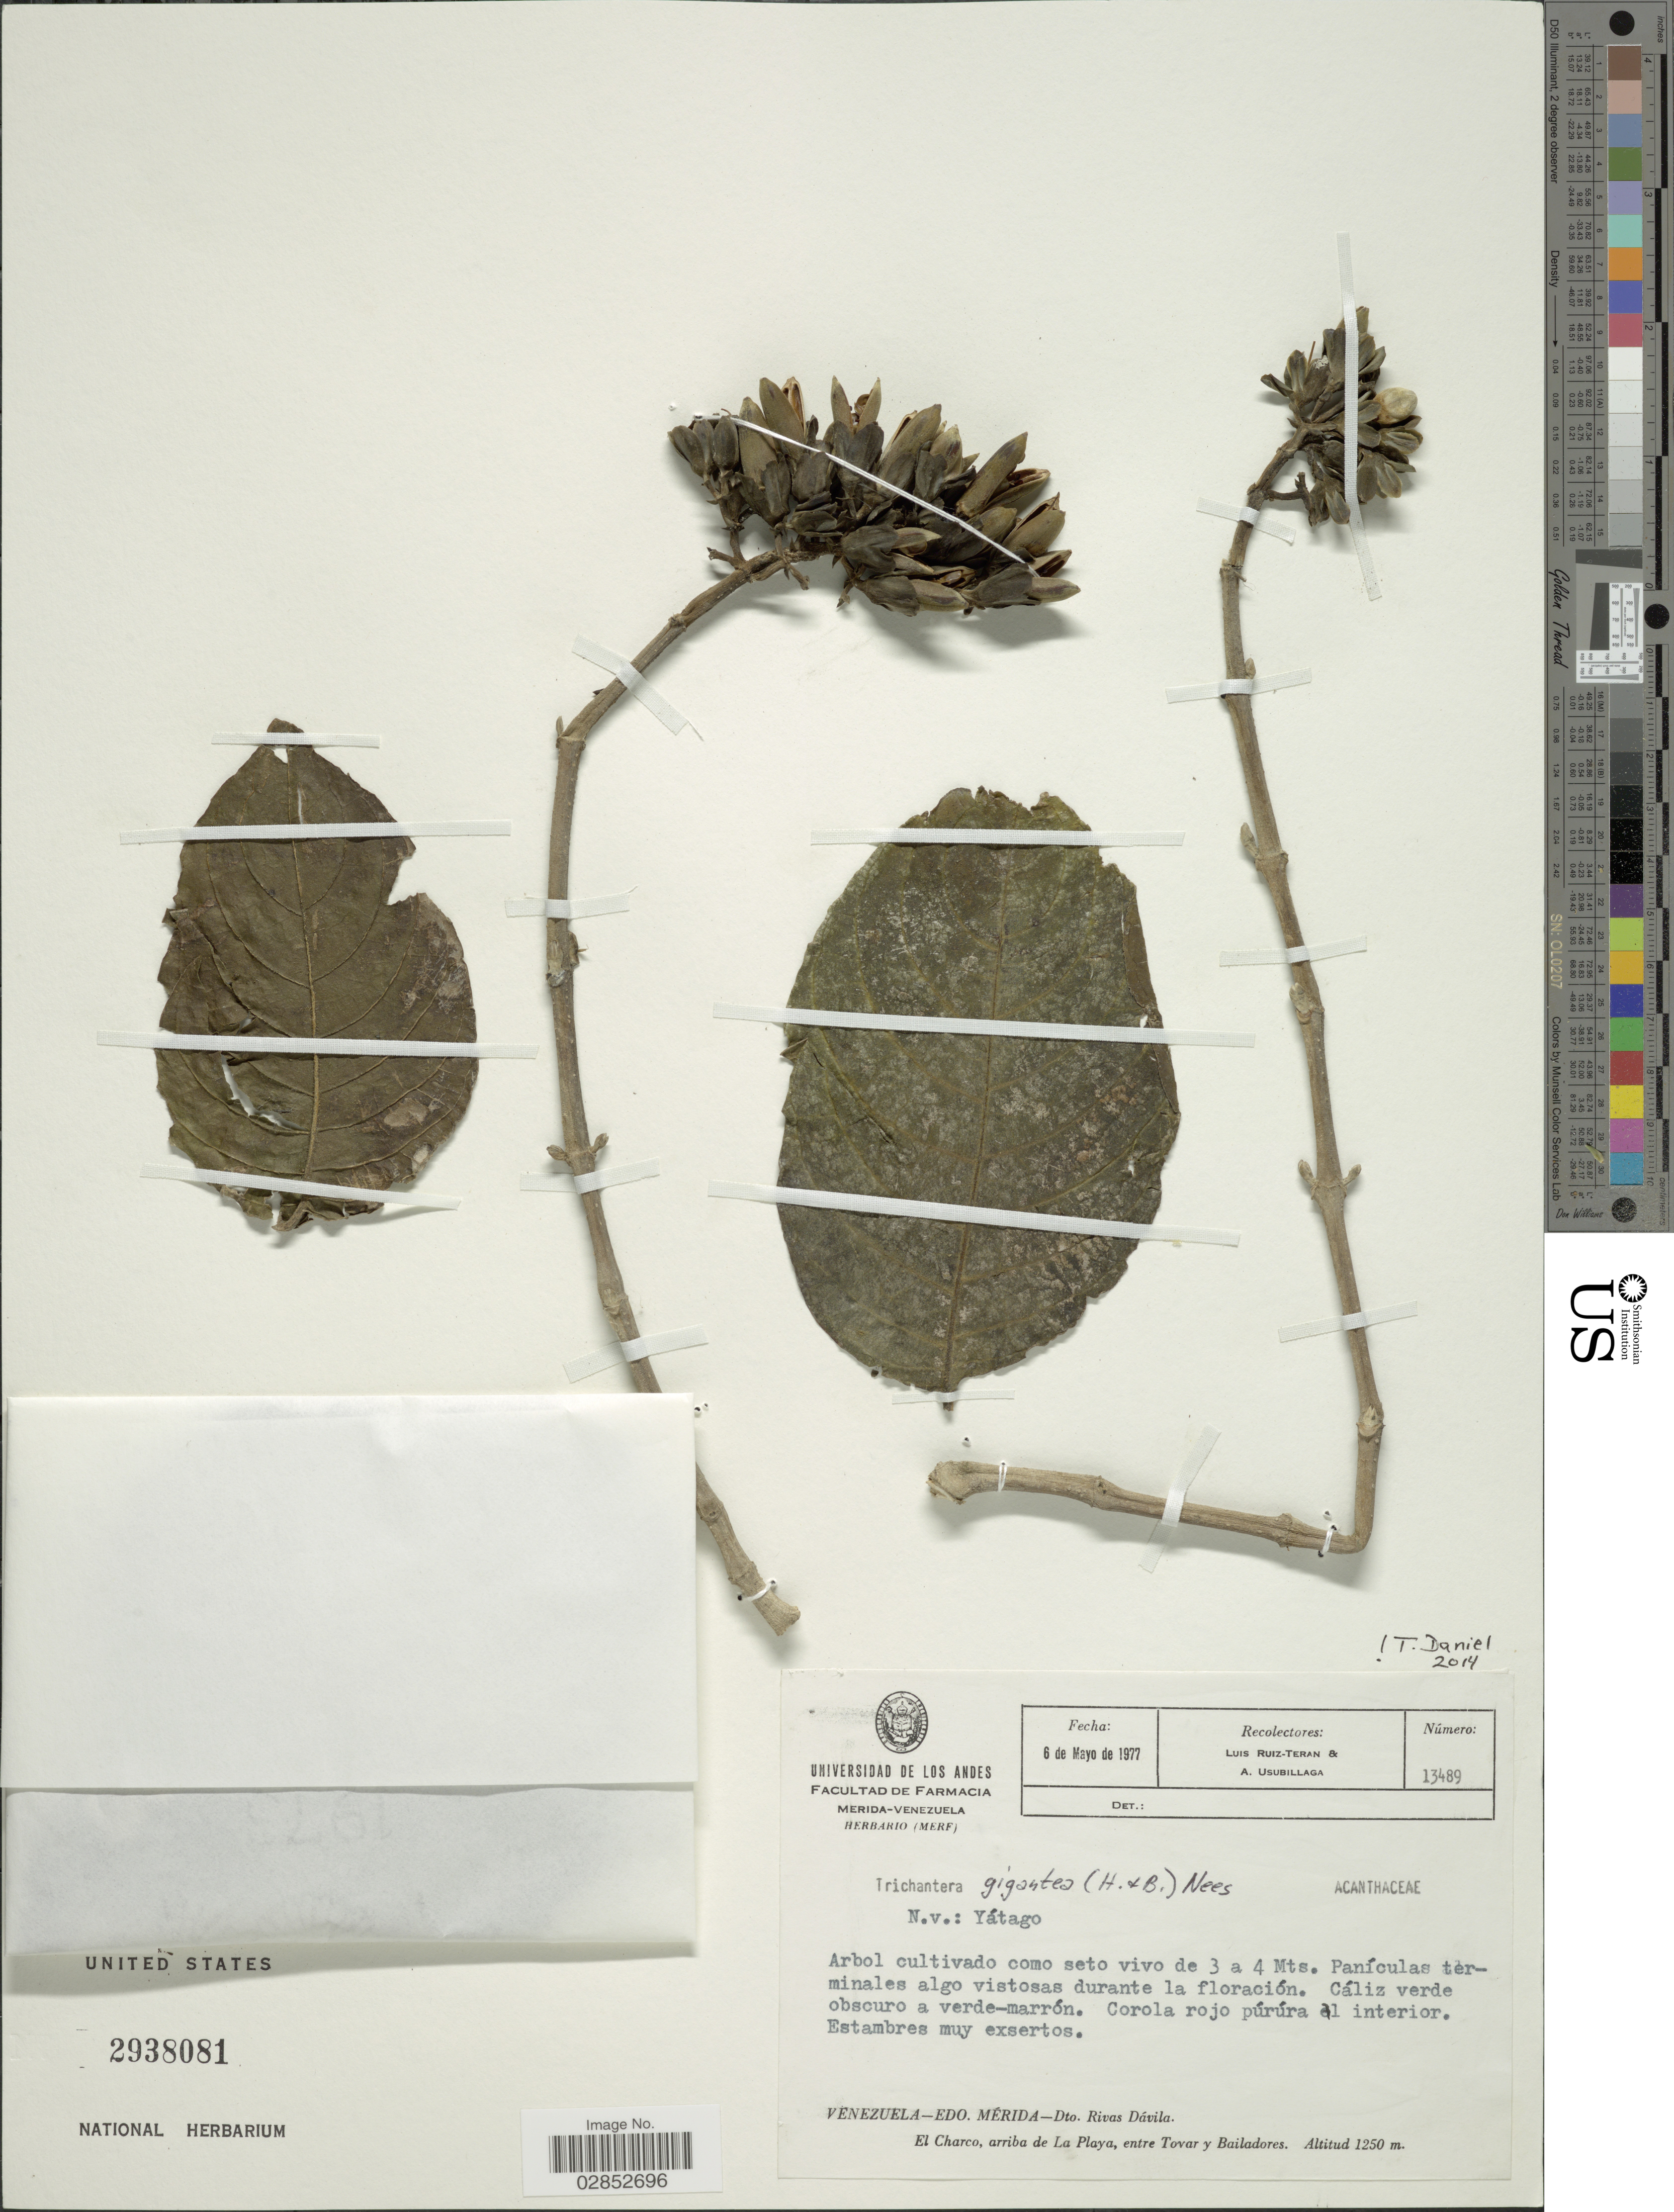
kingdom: Plantae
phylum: Tracheophyta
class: Magnoliopsida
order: Lamiales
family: Acanthaceae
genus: Trichanthera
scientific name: Trichanthera gigantea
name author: (Bonpl.) Nees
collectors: L. E. Ruíz-Terán & A. Usubillaga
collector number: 13489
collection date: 1977-05-06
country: Venezuela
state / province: Mérida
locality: Dto. Rivas Dávila. El Chaco, arriba de La Playa, entre Tovar y Bailadores.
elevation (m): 1250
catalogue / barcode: US 2938081